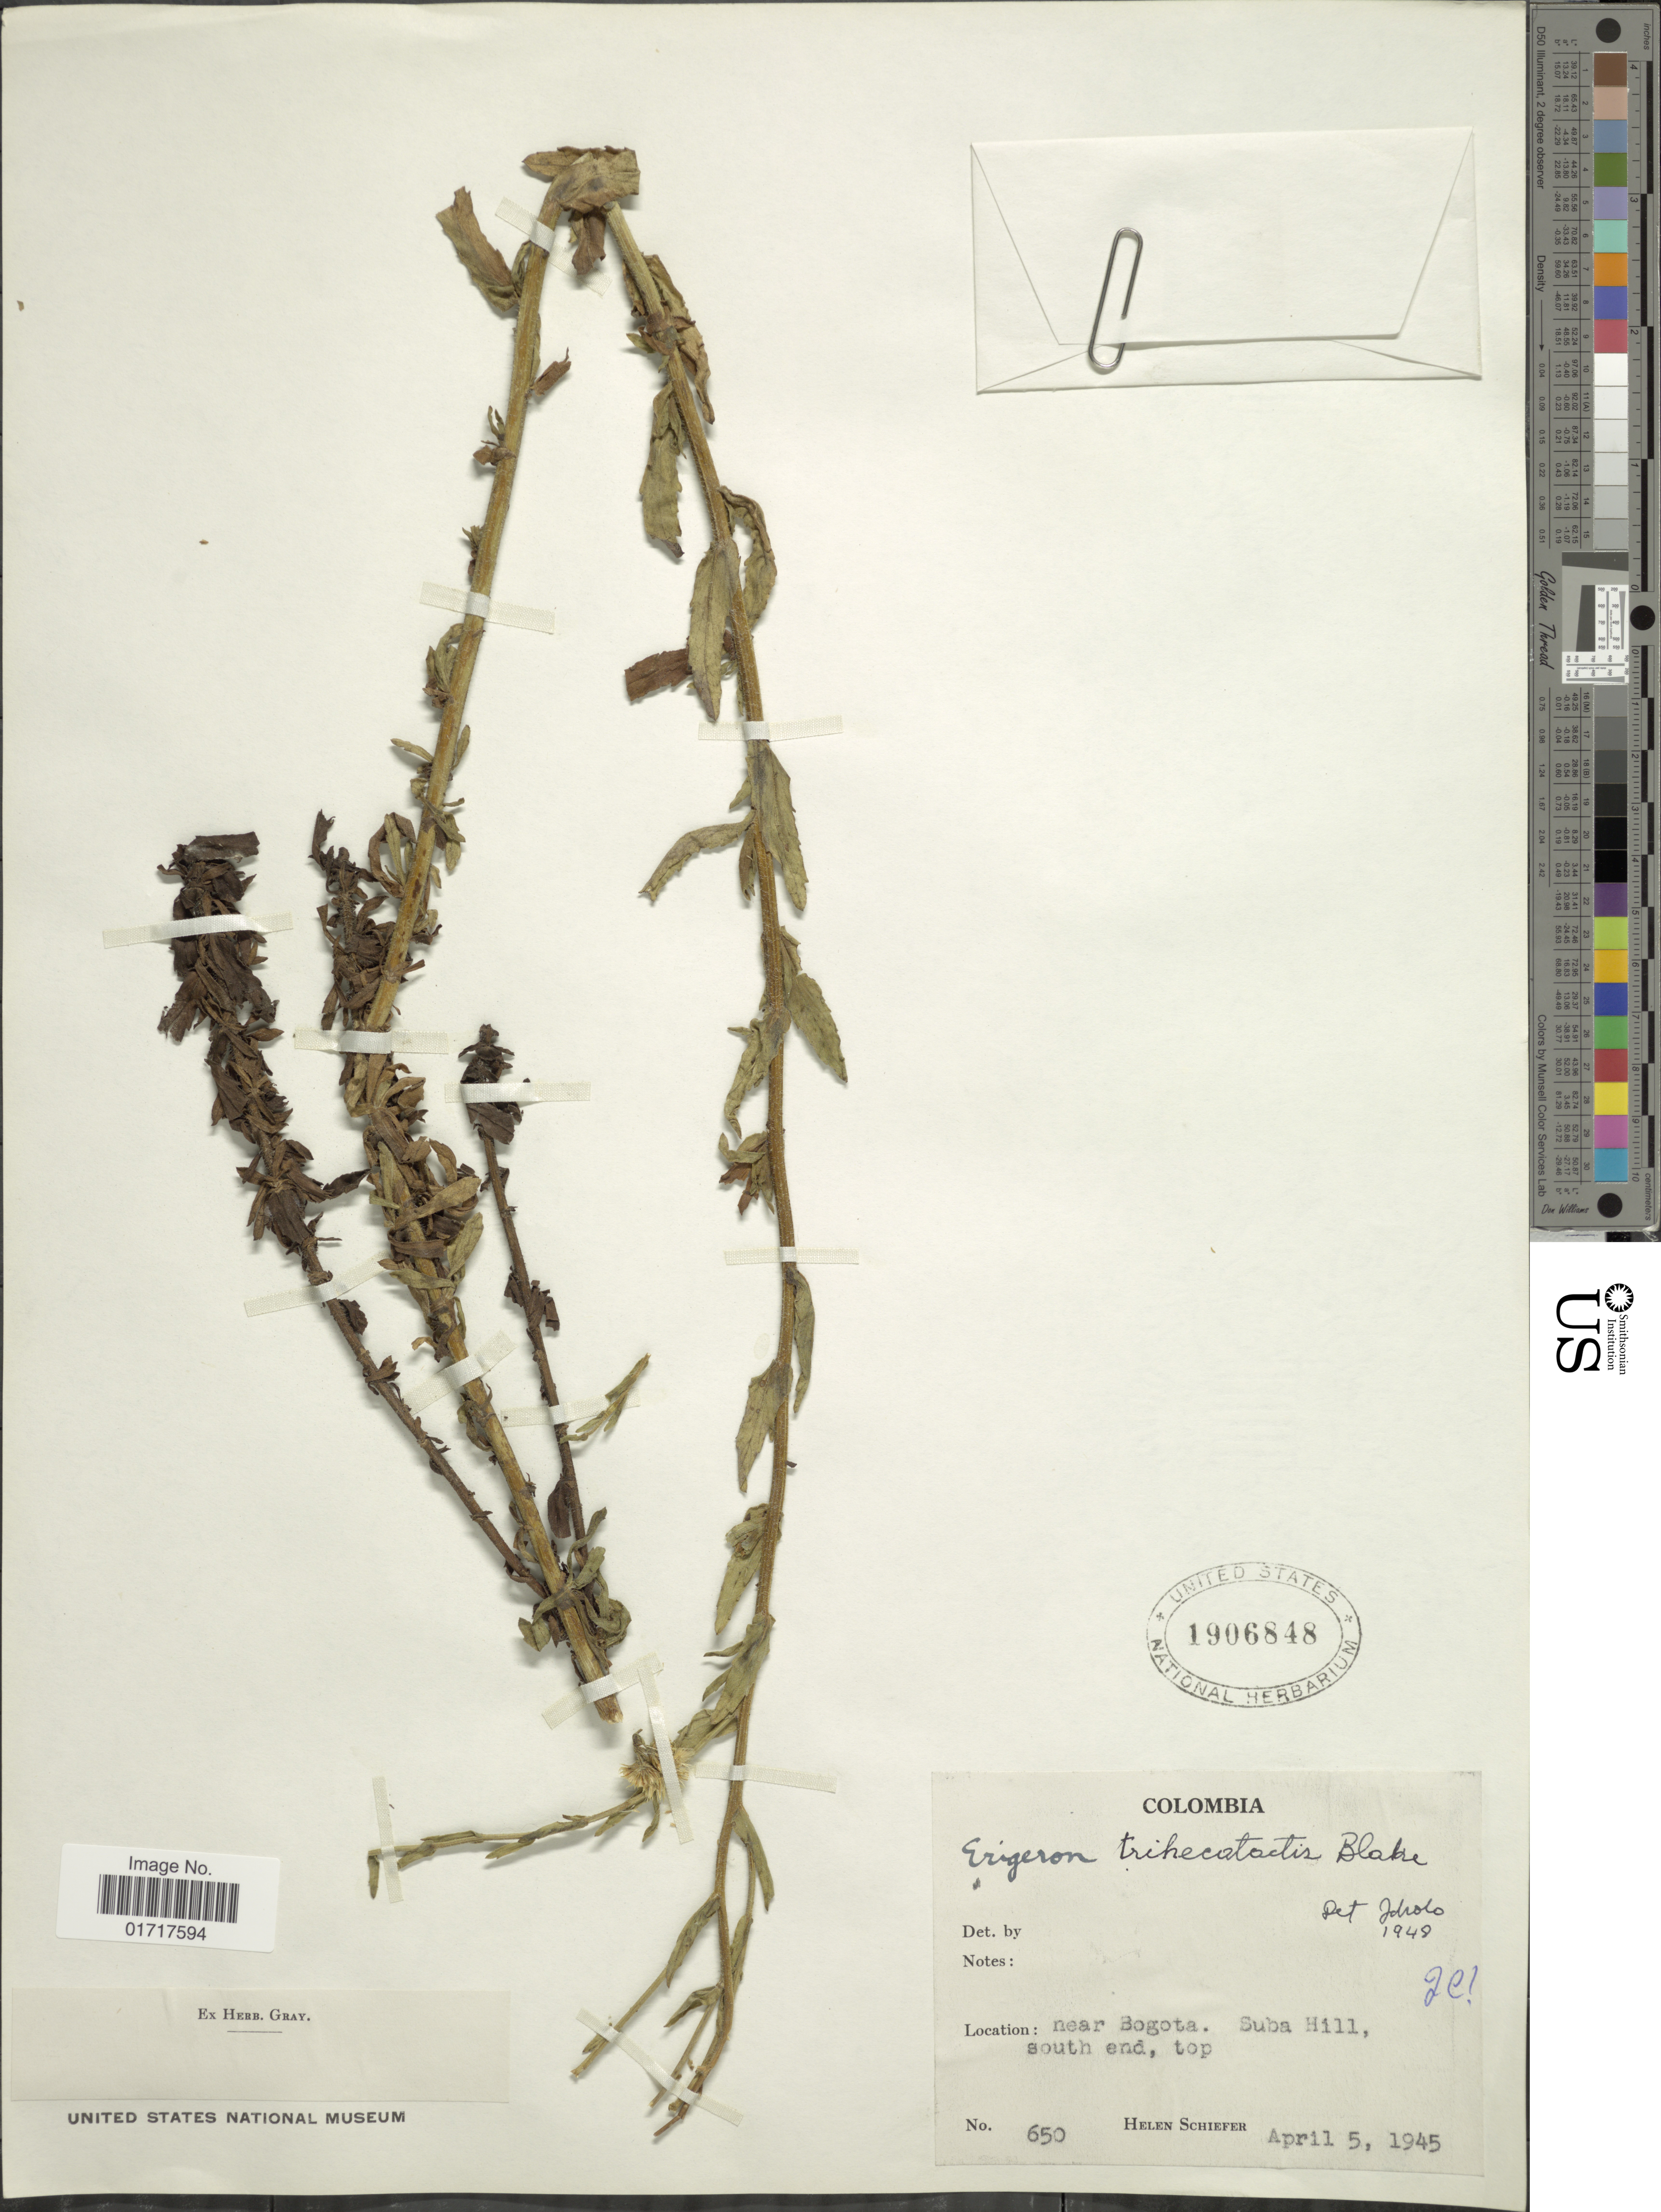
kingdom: Plantae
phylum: Tracheophyta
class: Magnoliopsida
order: Asterales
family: Asteraceae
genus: Conyza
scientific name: Conyza trihecatactis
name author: (S.F. Blake) Cuatrec.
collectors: H. Schiefer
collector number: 650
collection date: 1945-04-05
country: Colombia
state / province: Bogota D.C.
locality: Near Bogota, Suba Hill. south end, top.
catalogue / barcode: US 1906848